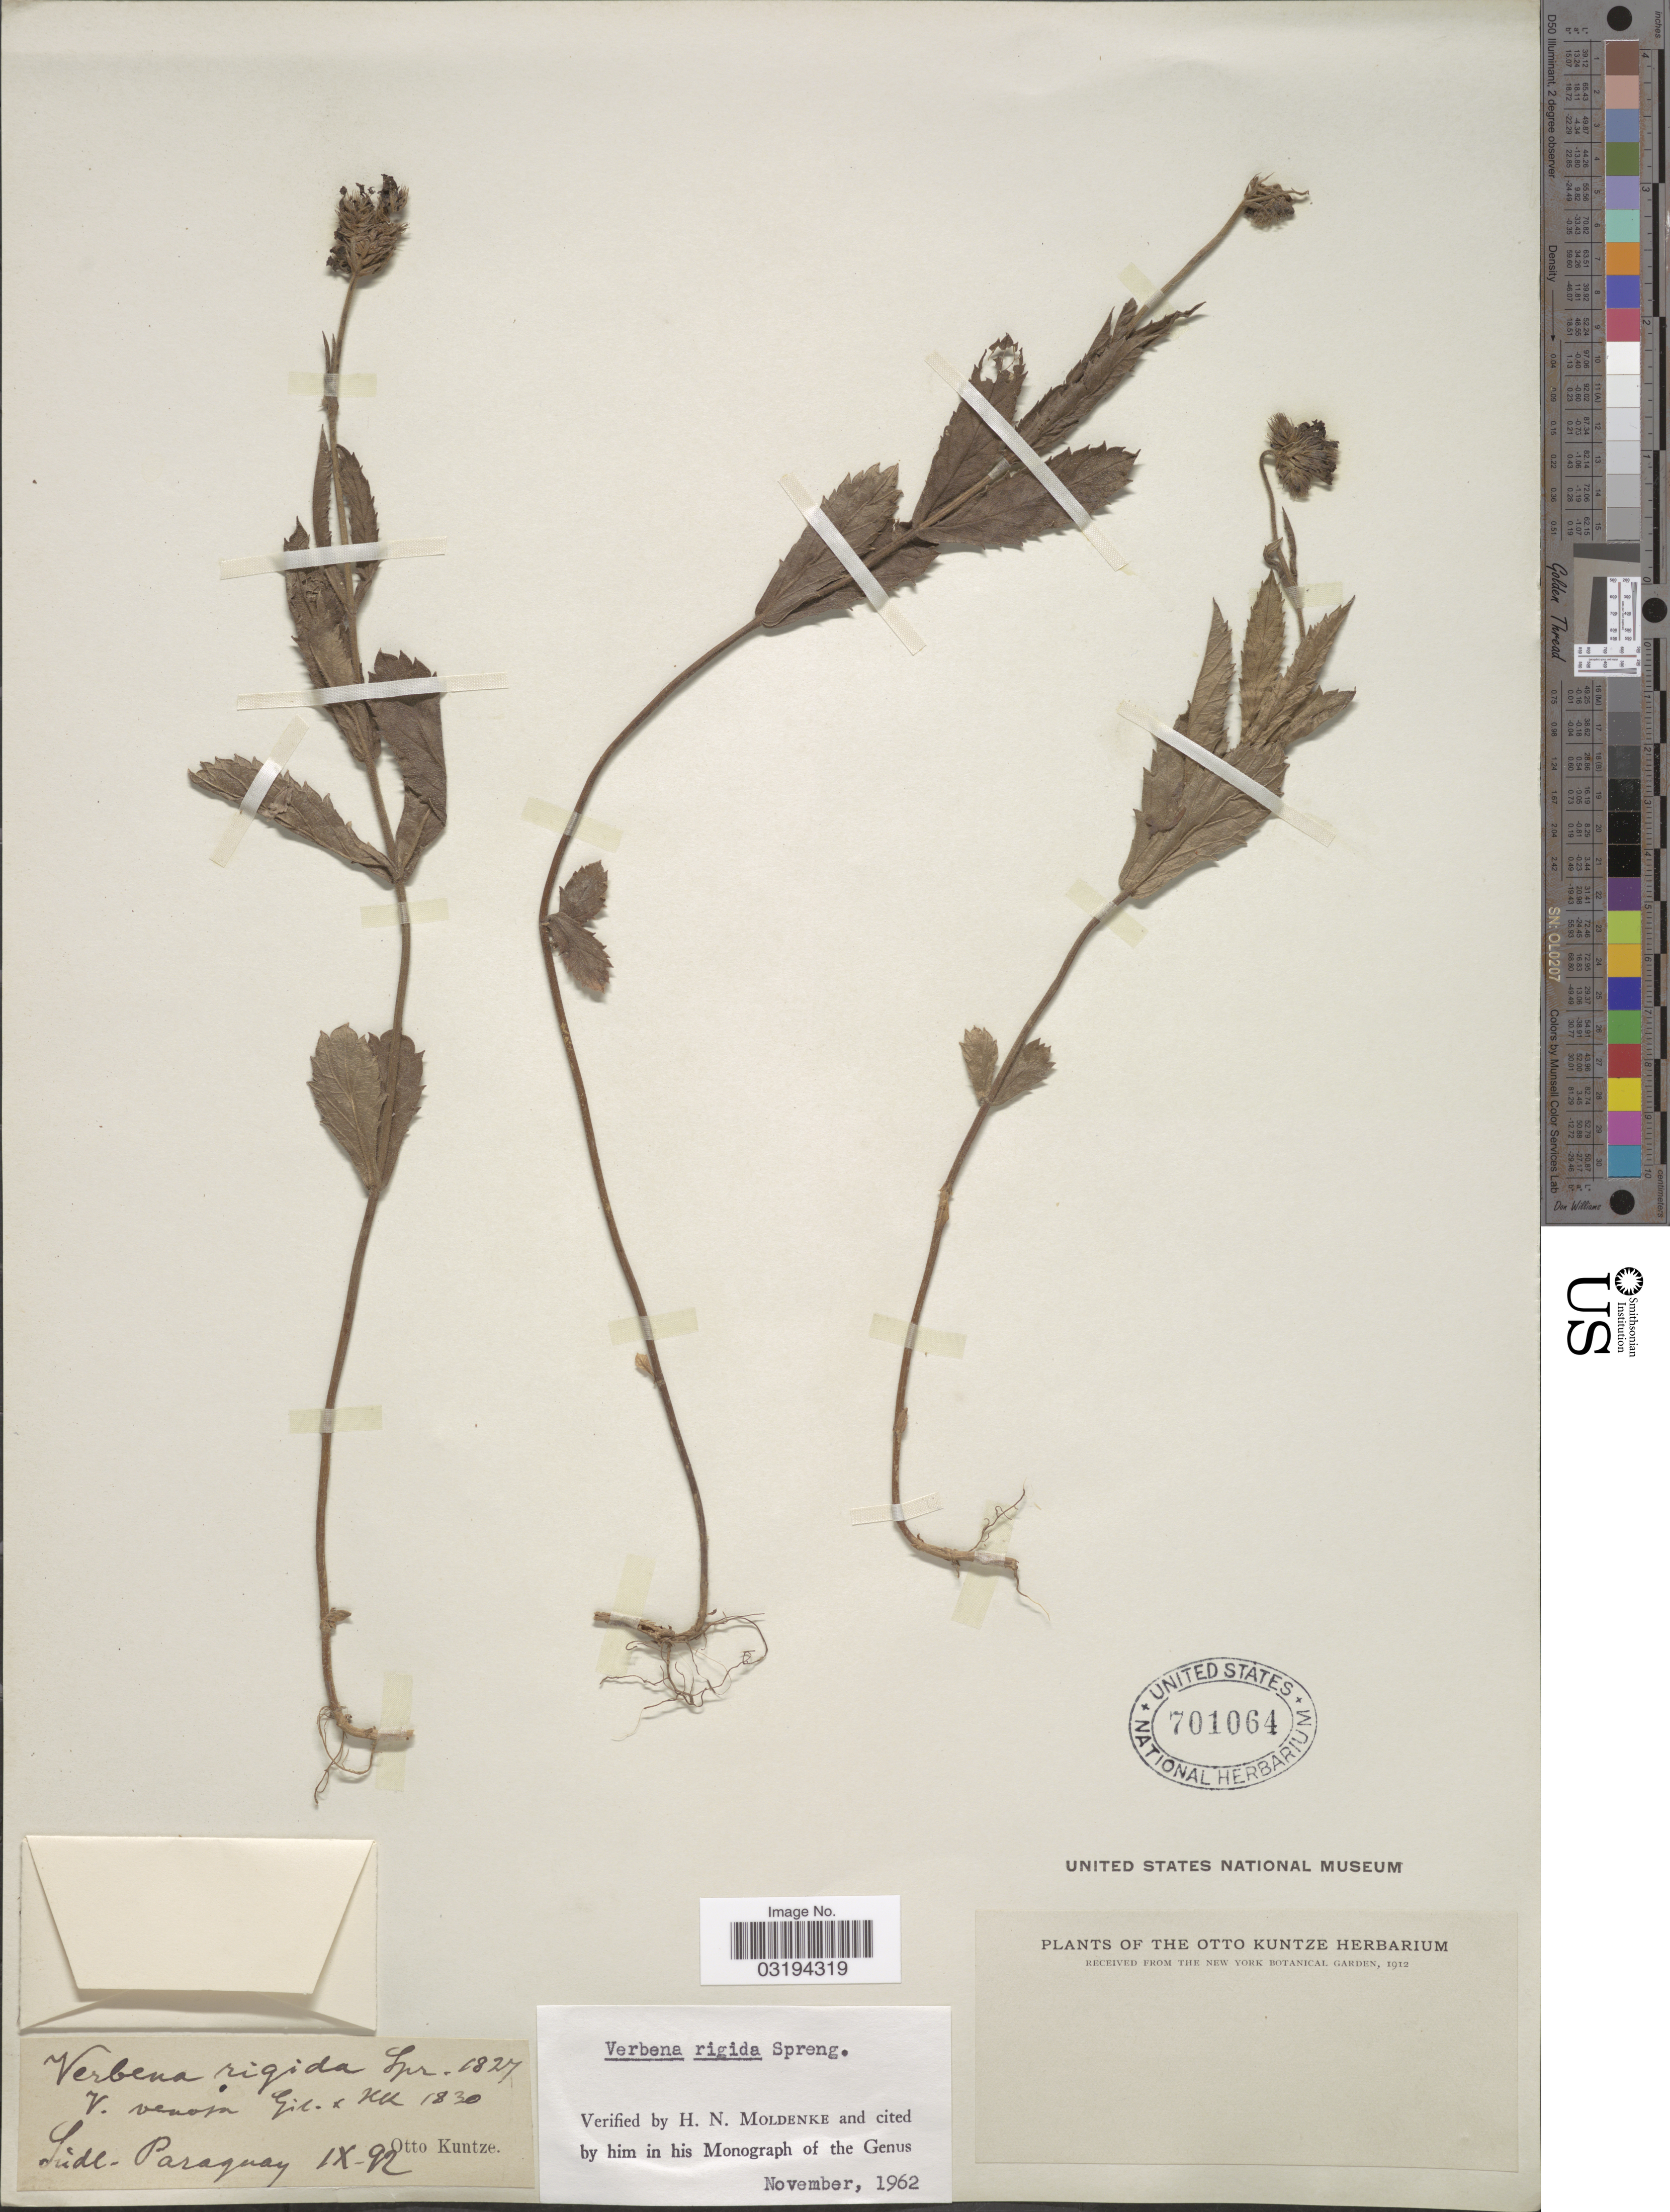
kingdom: Plantae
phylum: Tracheophyta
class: Magnoliopsida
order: Lamiales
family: Verbenaceae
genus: Verbena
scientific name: Verbena rigida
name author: Spreng.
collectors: C.E.O. Kuntze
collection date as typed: Transcribed d/m/y: /9/92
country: Paraguay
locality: Súdl.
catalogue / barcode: US 701064